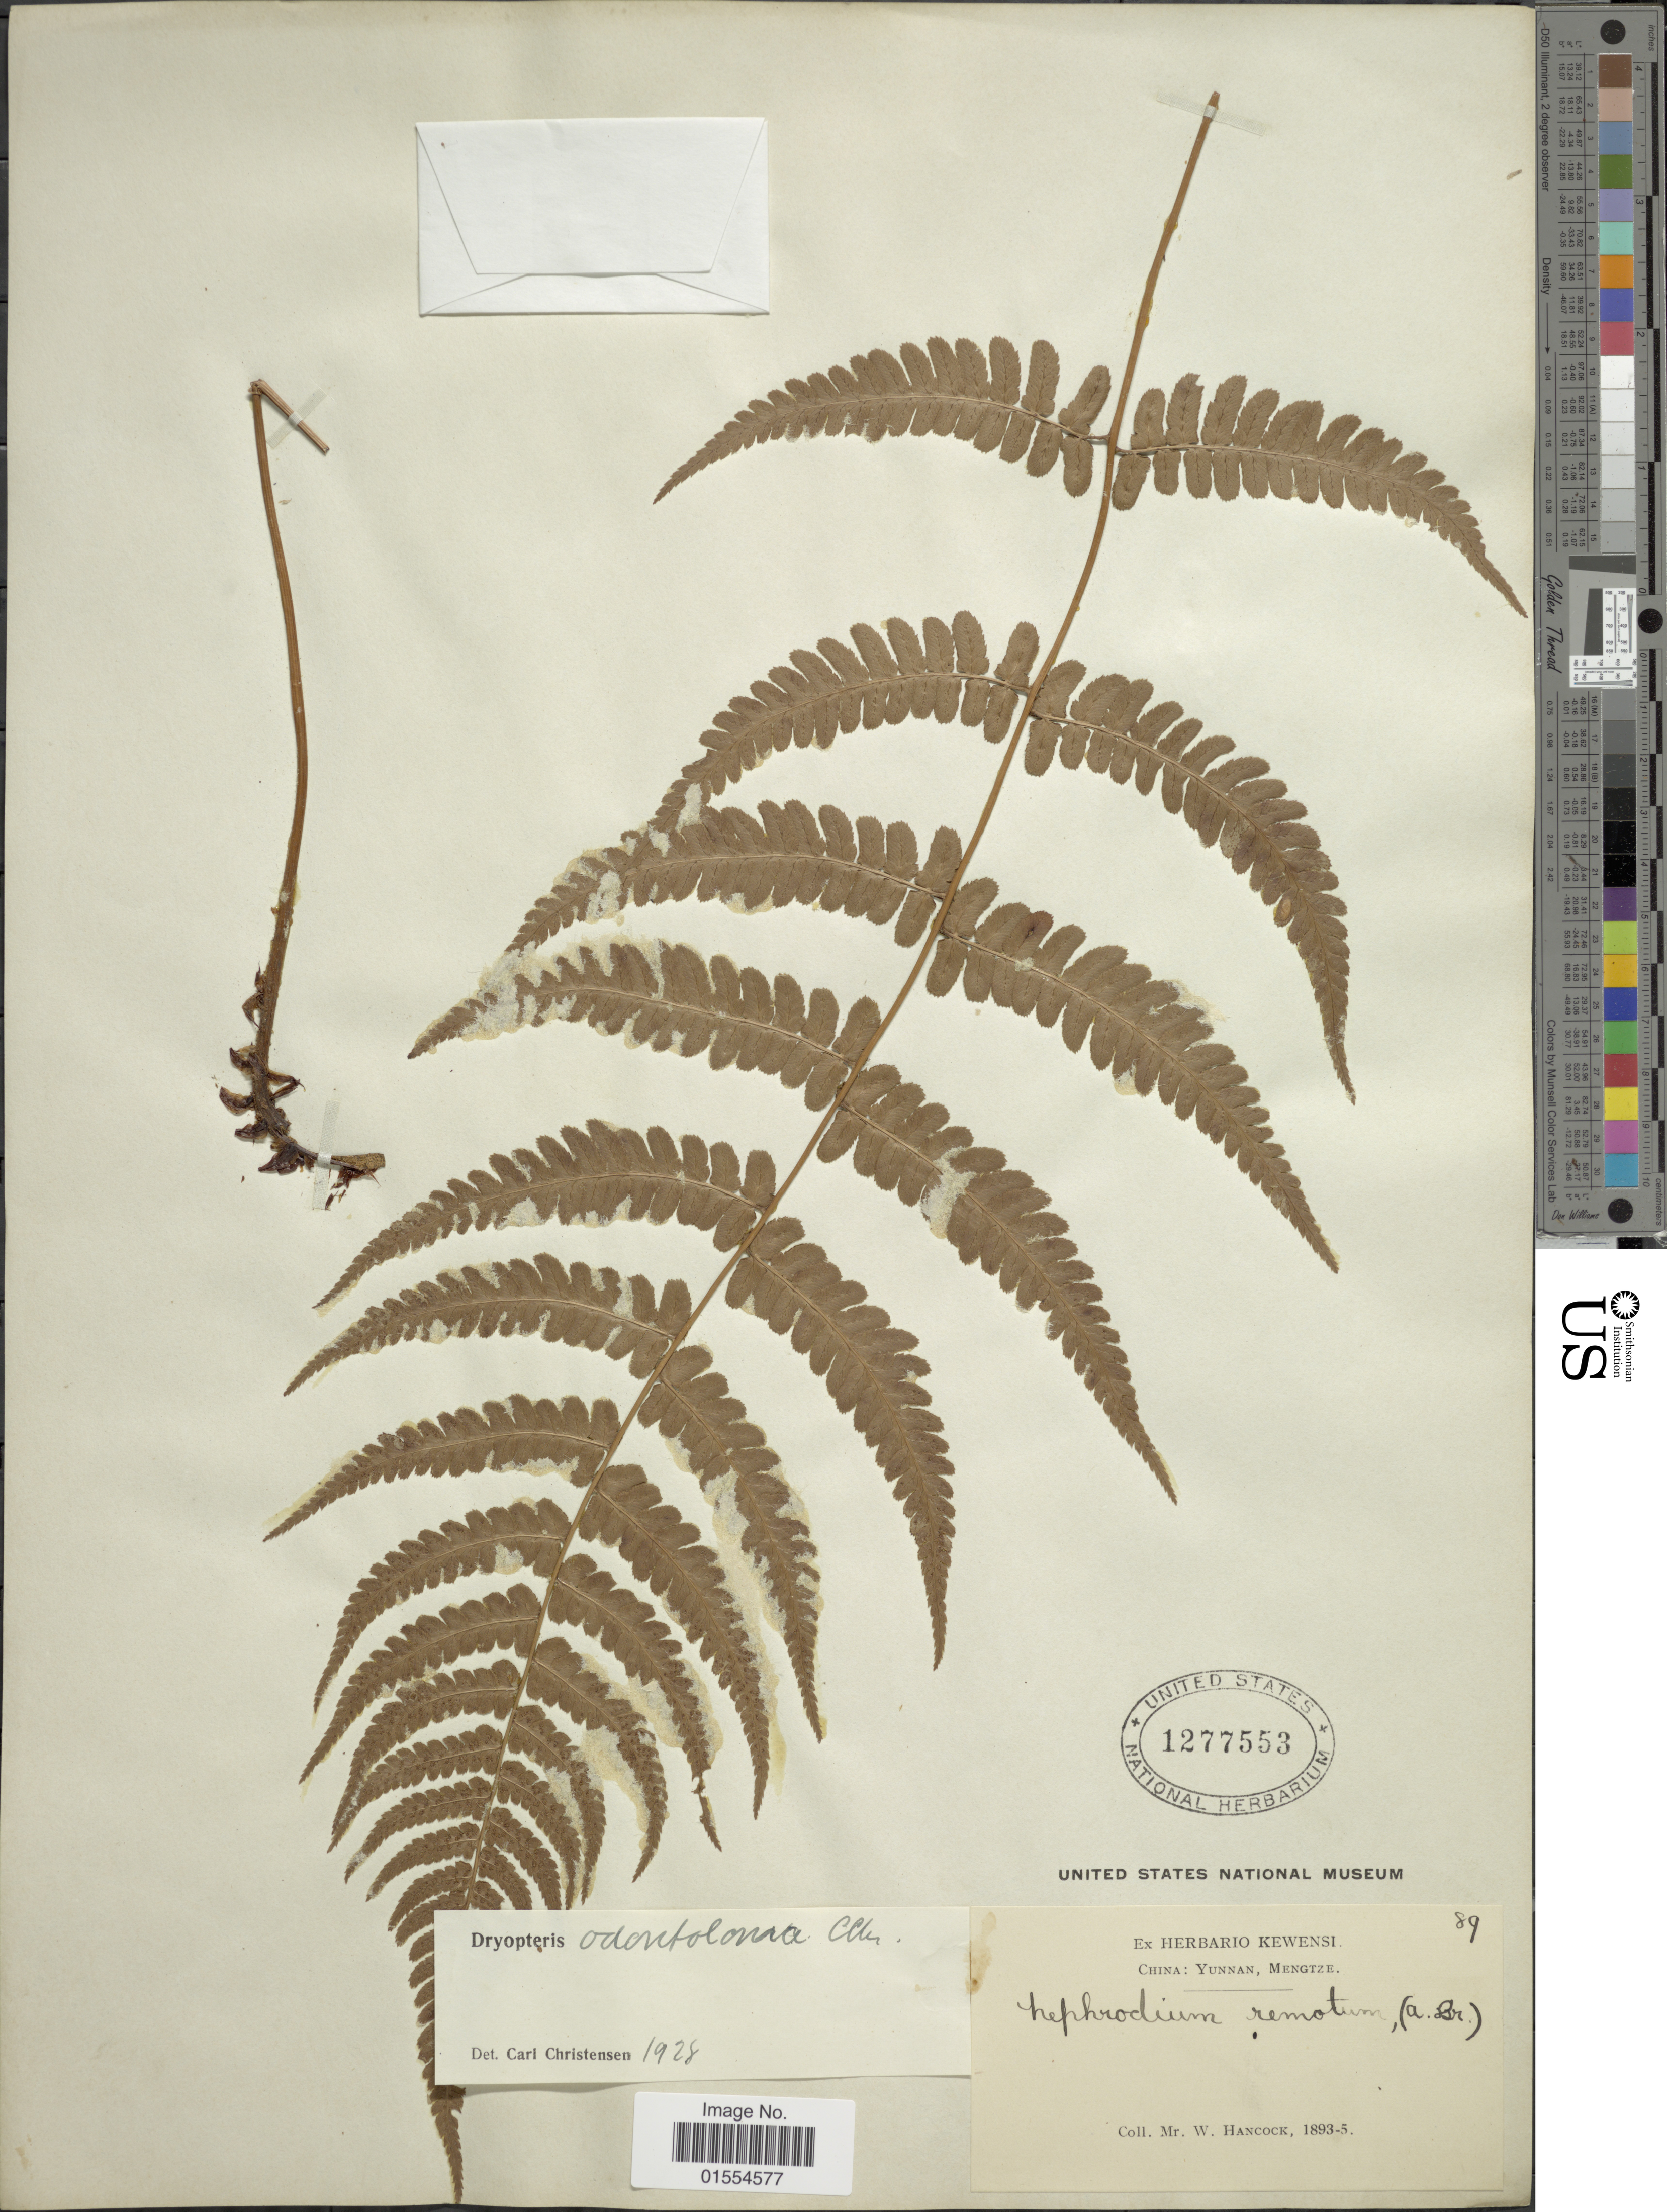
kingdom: Plantae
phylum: Tracheophyta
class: Polypodiopsida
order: Polypodiales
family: Dryopteridaceae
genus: Dryopteris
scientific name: Dryopteris odontoloma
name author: (Bedd.) C. Chr.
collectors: W. Hancock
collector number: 89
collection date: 1893/1895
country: China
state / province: Yunnan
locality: China: Yunnan, Mengtze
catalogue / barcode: US 1277553